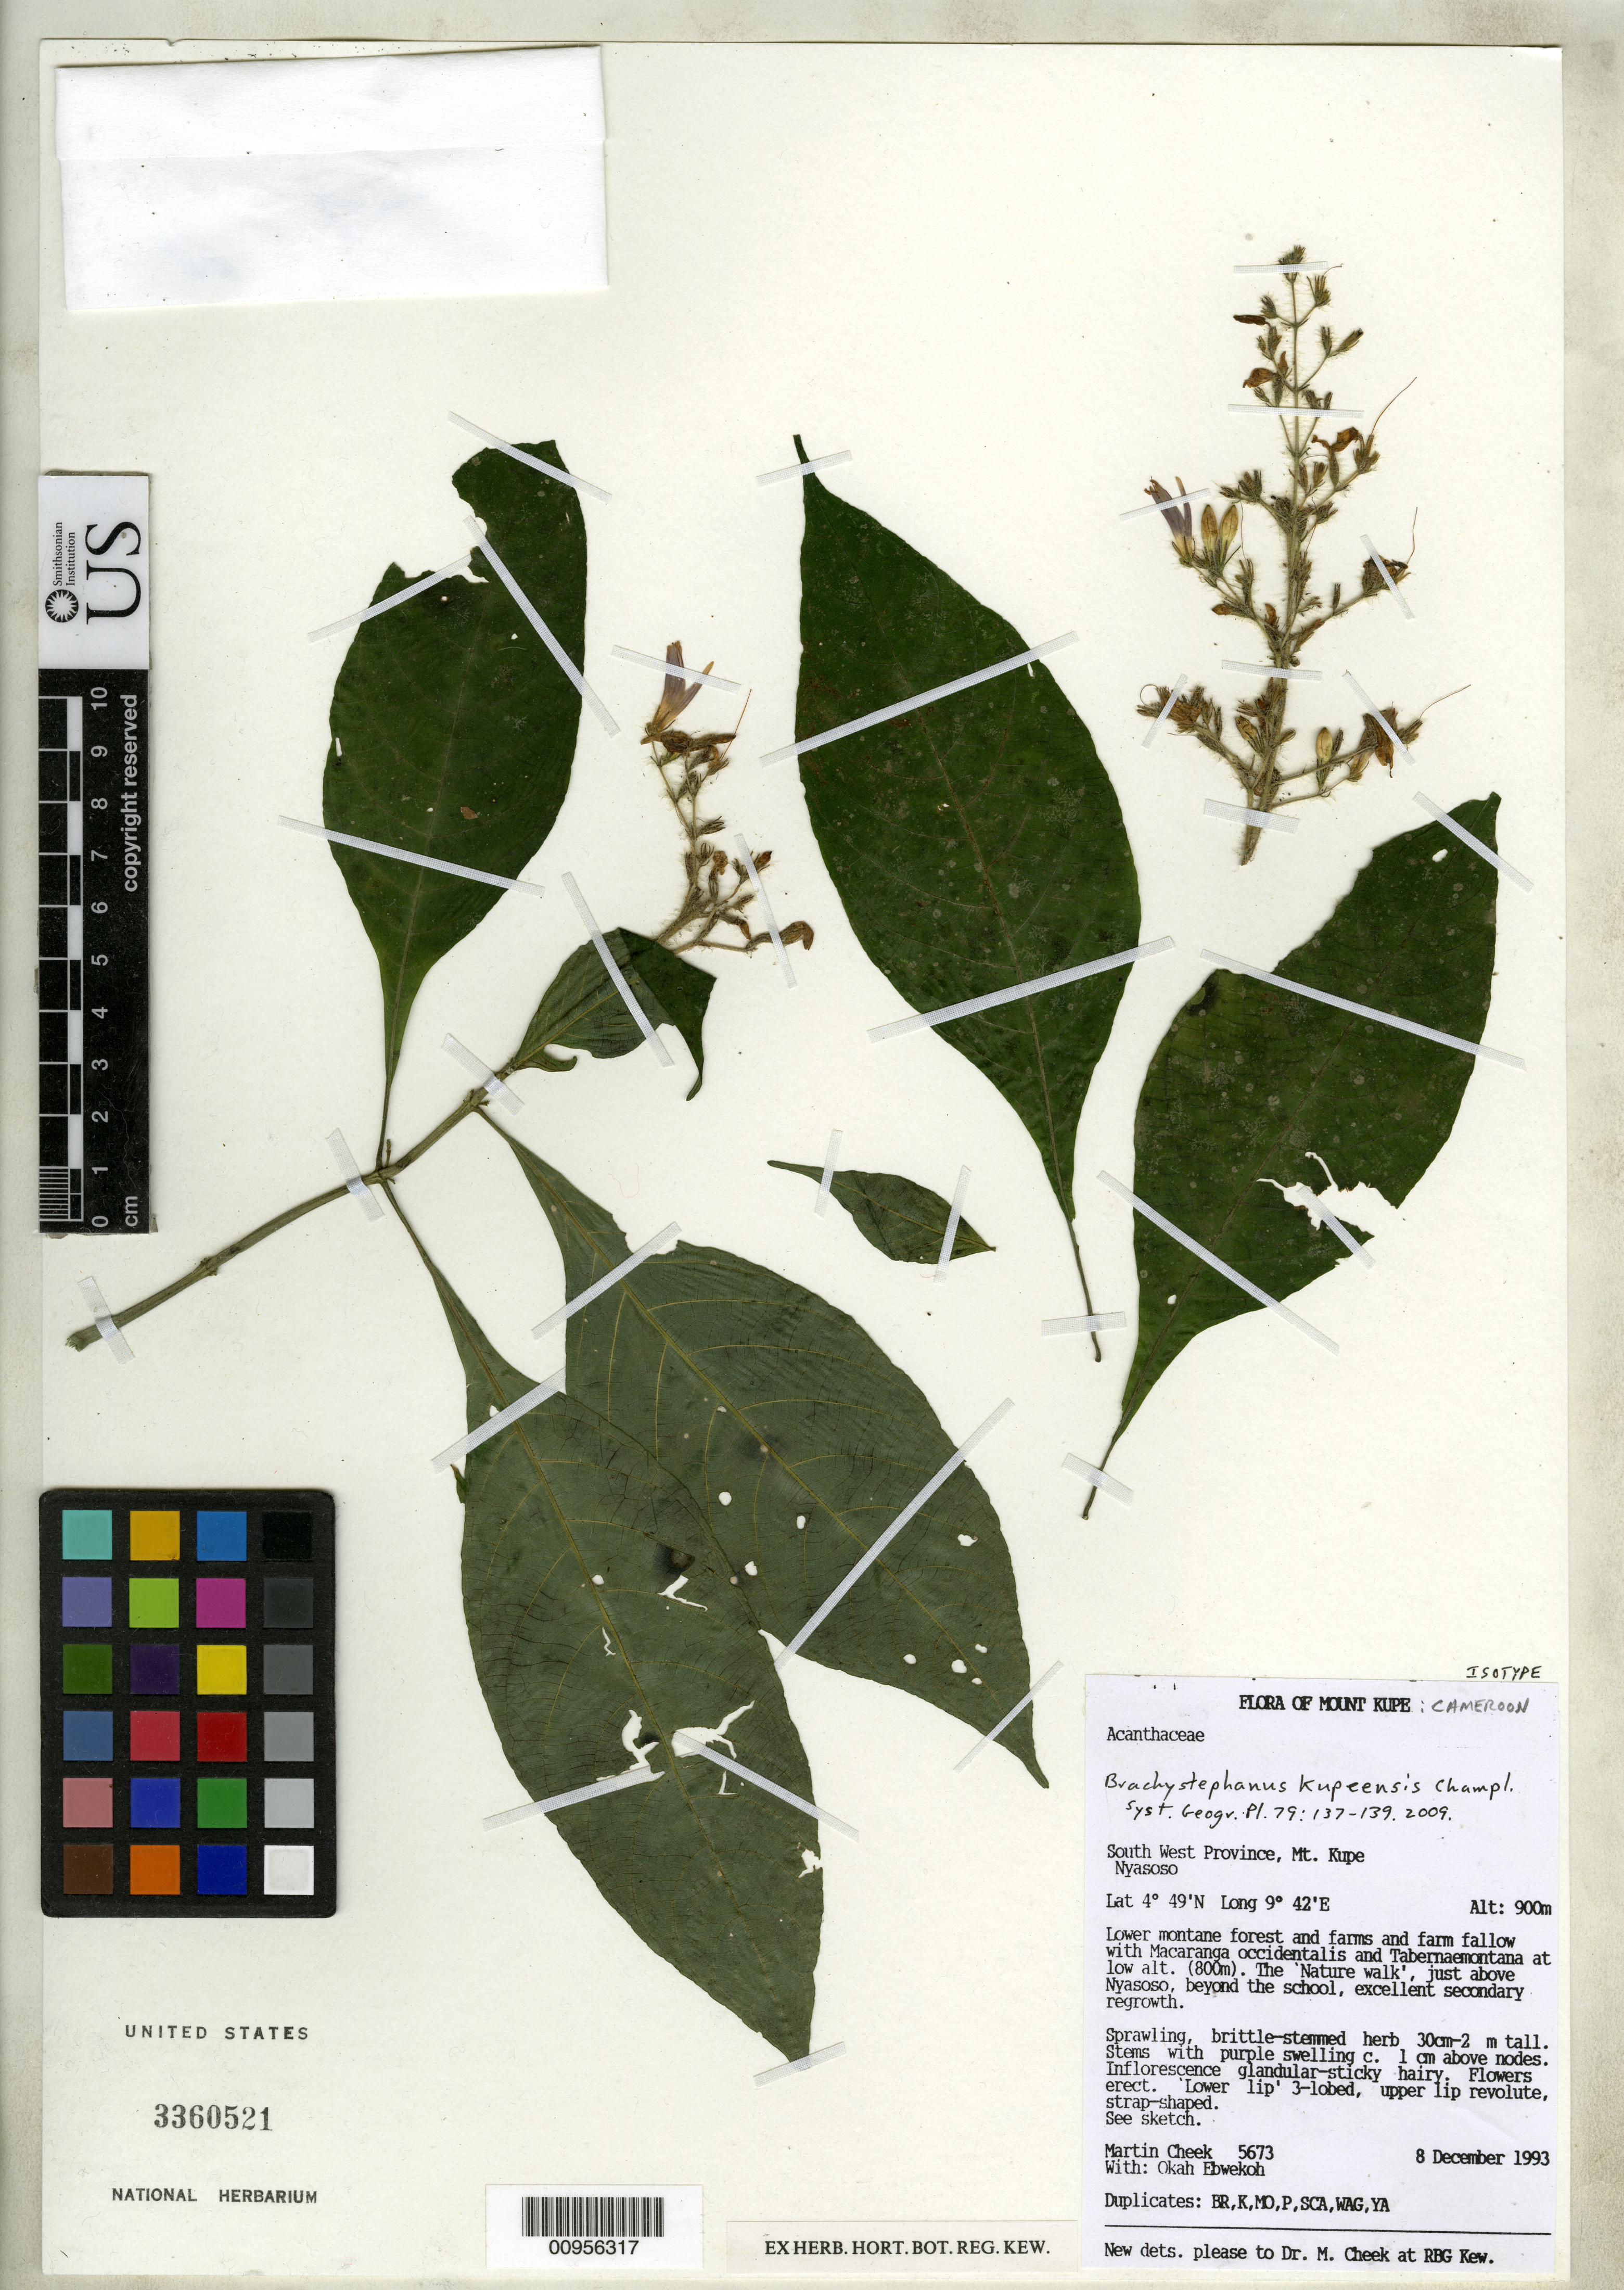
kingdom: Plantae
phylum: Tracheophyta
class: Magnoliopsida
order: Lamiales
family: Acanthaceae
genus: Brachystephanus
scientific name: Brachystephanus kupeensis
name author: Champluvier in Champluvier & I. Darbysh.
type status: Isotype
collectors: M. Cheek & O. Ebwekoh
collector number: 5673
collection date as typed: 08 Dec 1993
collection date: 1993-12-08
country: Cameroon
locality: South West Province, Mt. Kupe, Nyasoso. The "Nature walk", just above Nyasoso, beyond the school.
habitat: Lower montane forest and farms and farm falllow.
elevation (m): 900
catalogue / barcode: US 3360521